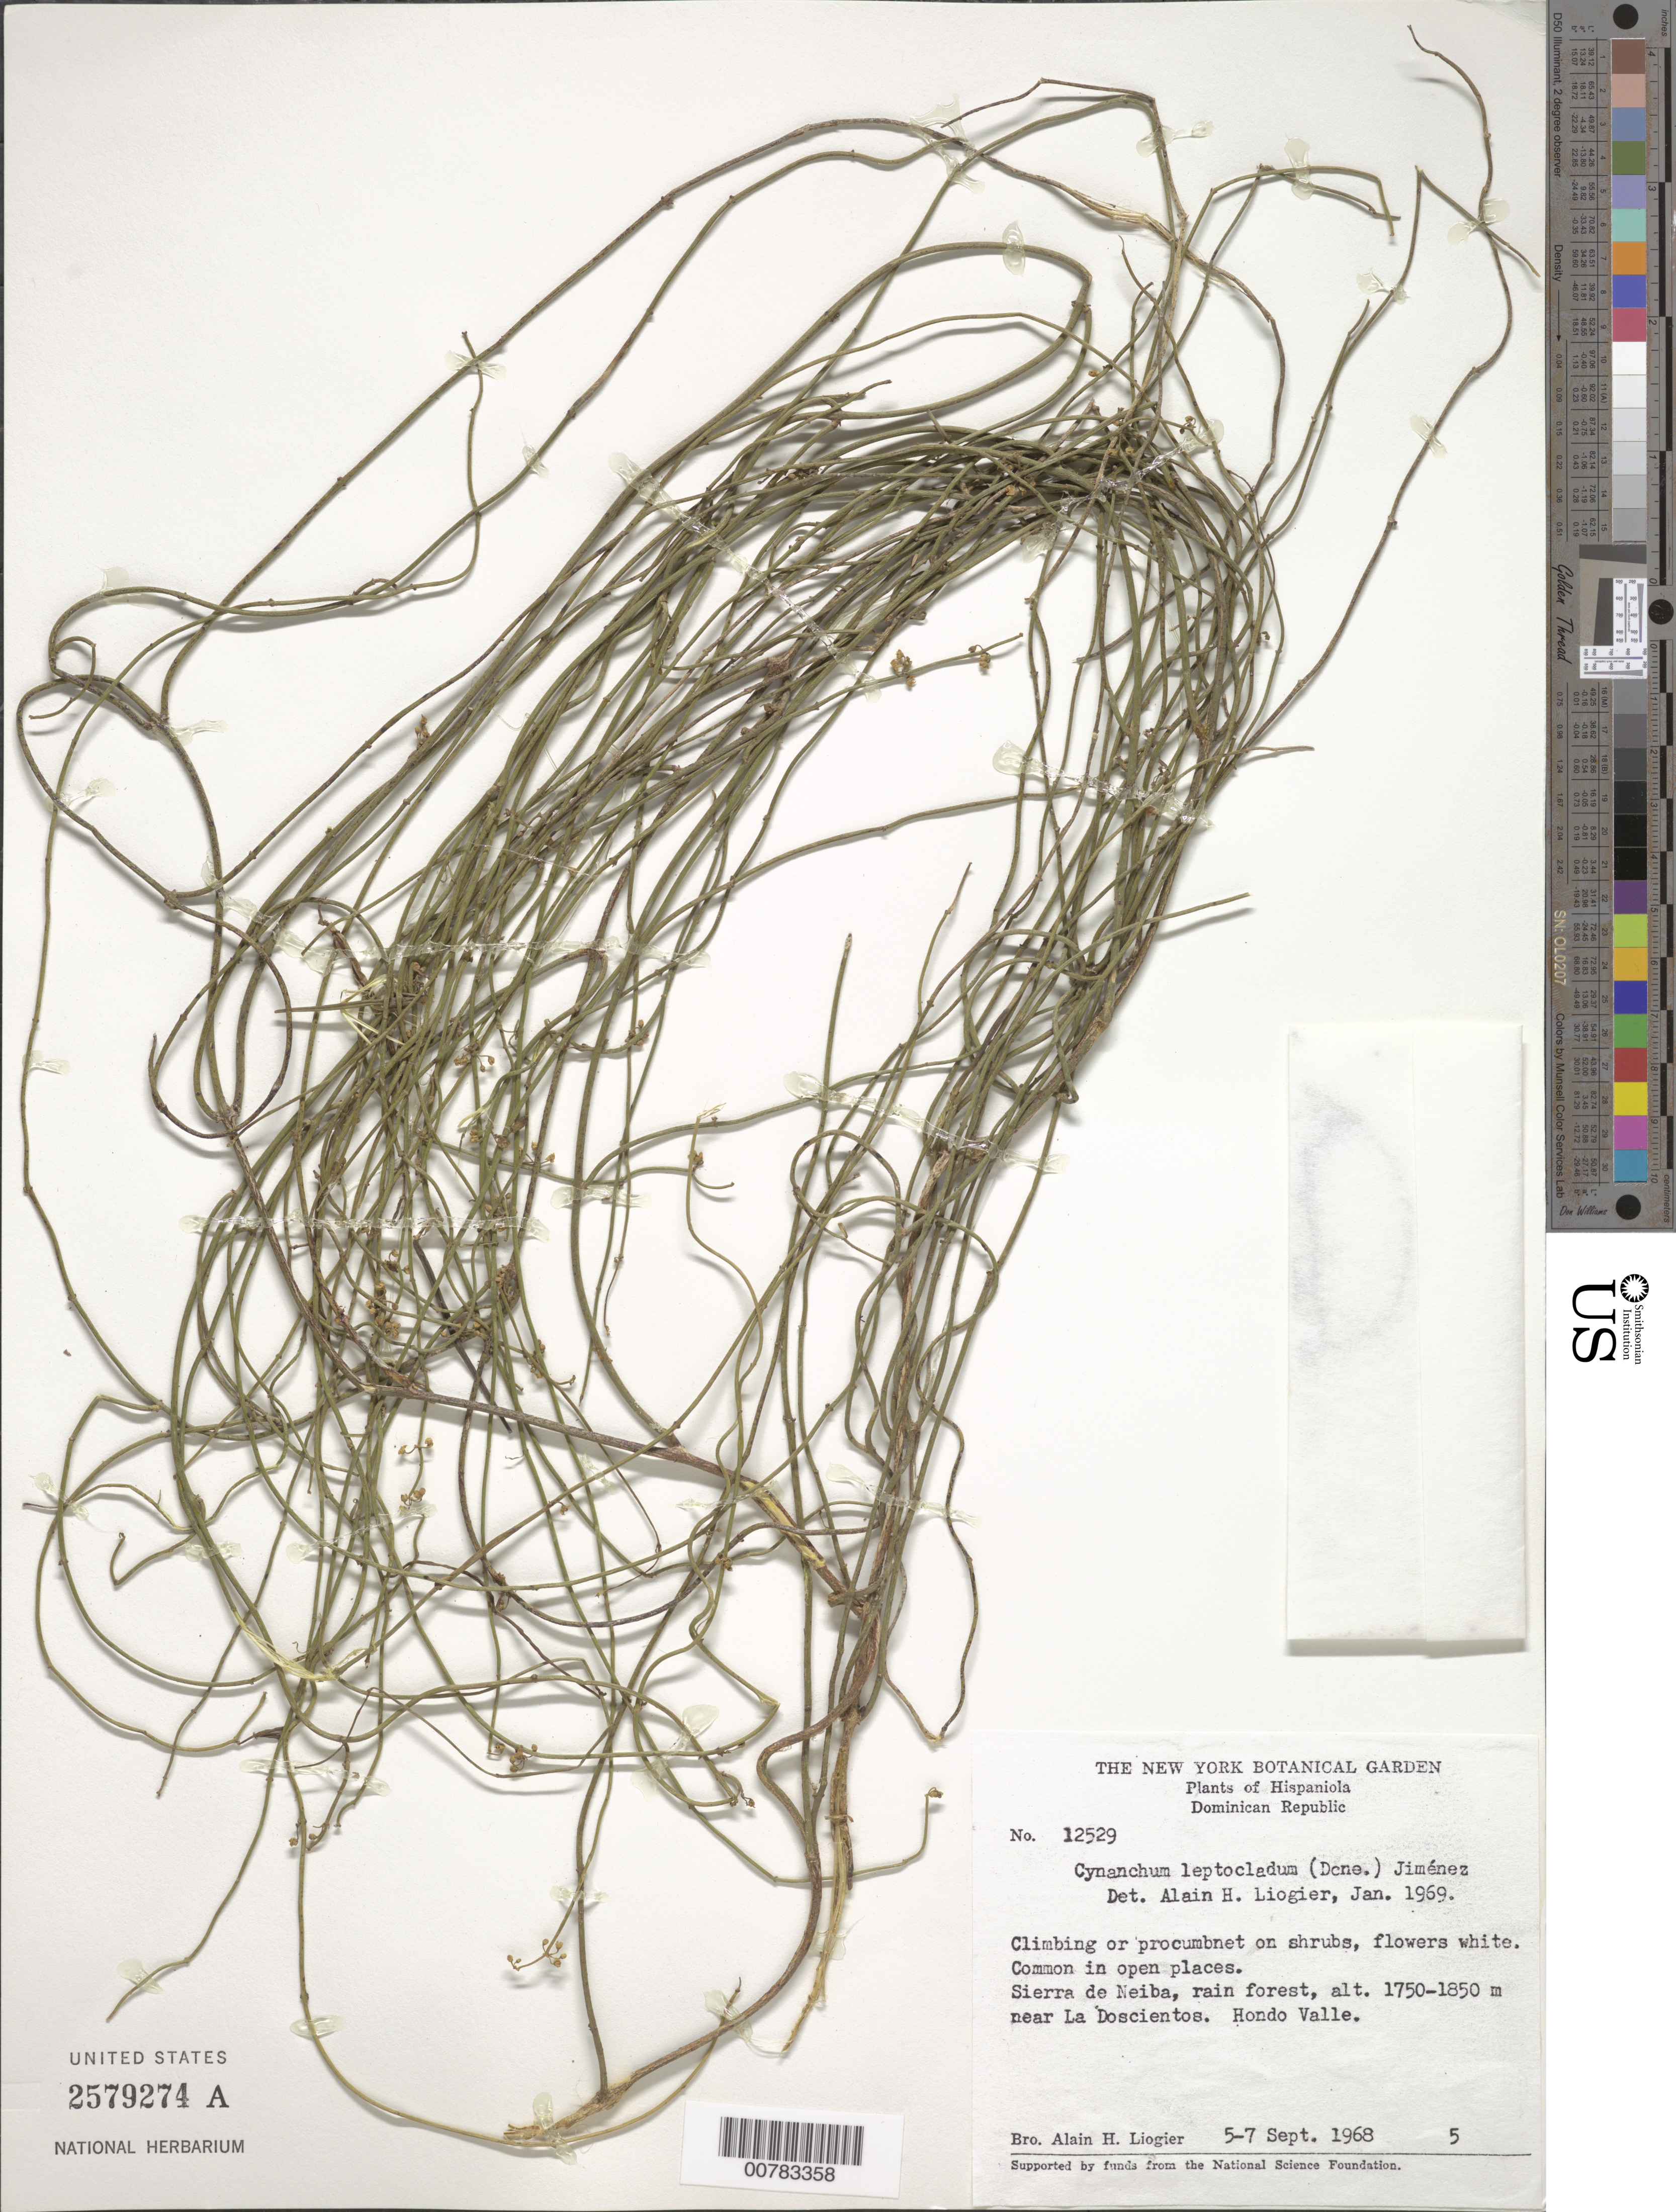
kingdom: Plantae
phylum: Tracheophyta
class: Magnoliopsida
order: Gentianales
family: Apocynaceae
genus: Metastelma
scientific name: Metastelma leptocladum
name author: (Decne.) Schltr.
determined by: Liogier, Alain H.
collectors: A. H. Liogier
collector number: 12529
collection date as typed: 05 Sep 1968 to 07 Sep 1968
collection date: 1968-09-05/1968-09-07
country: Dominican Republic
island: Hispaniola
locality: Hondo Valle, Sierra de Neiba, near La Doscientos.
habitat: Rain forest.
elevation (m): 1750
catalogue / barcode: US 2579274A